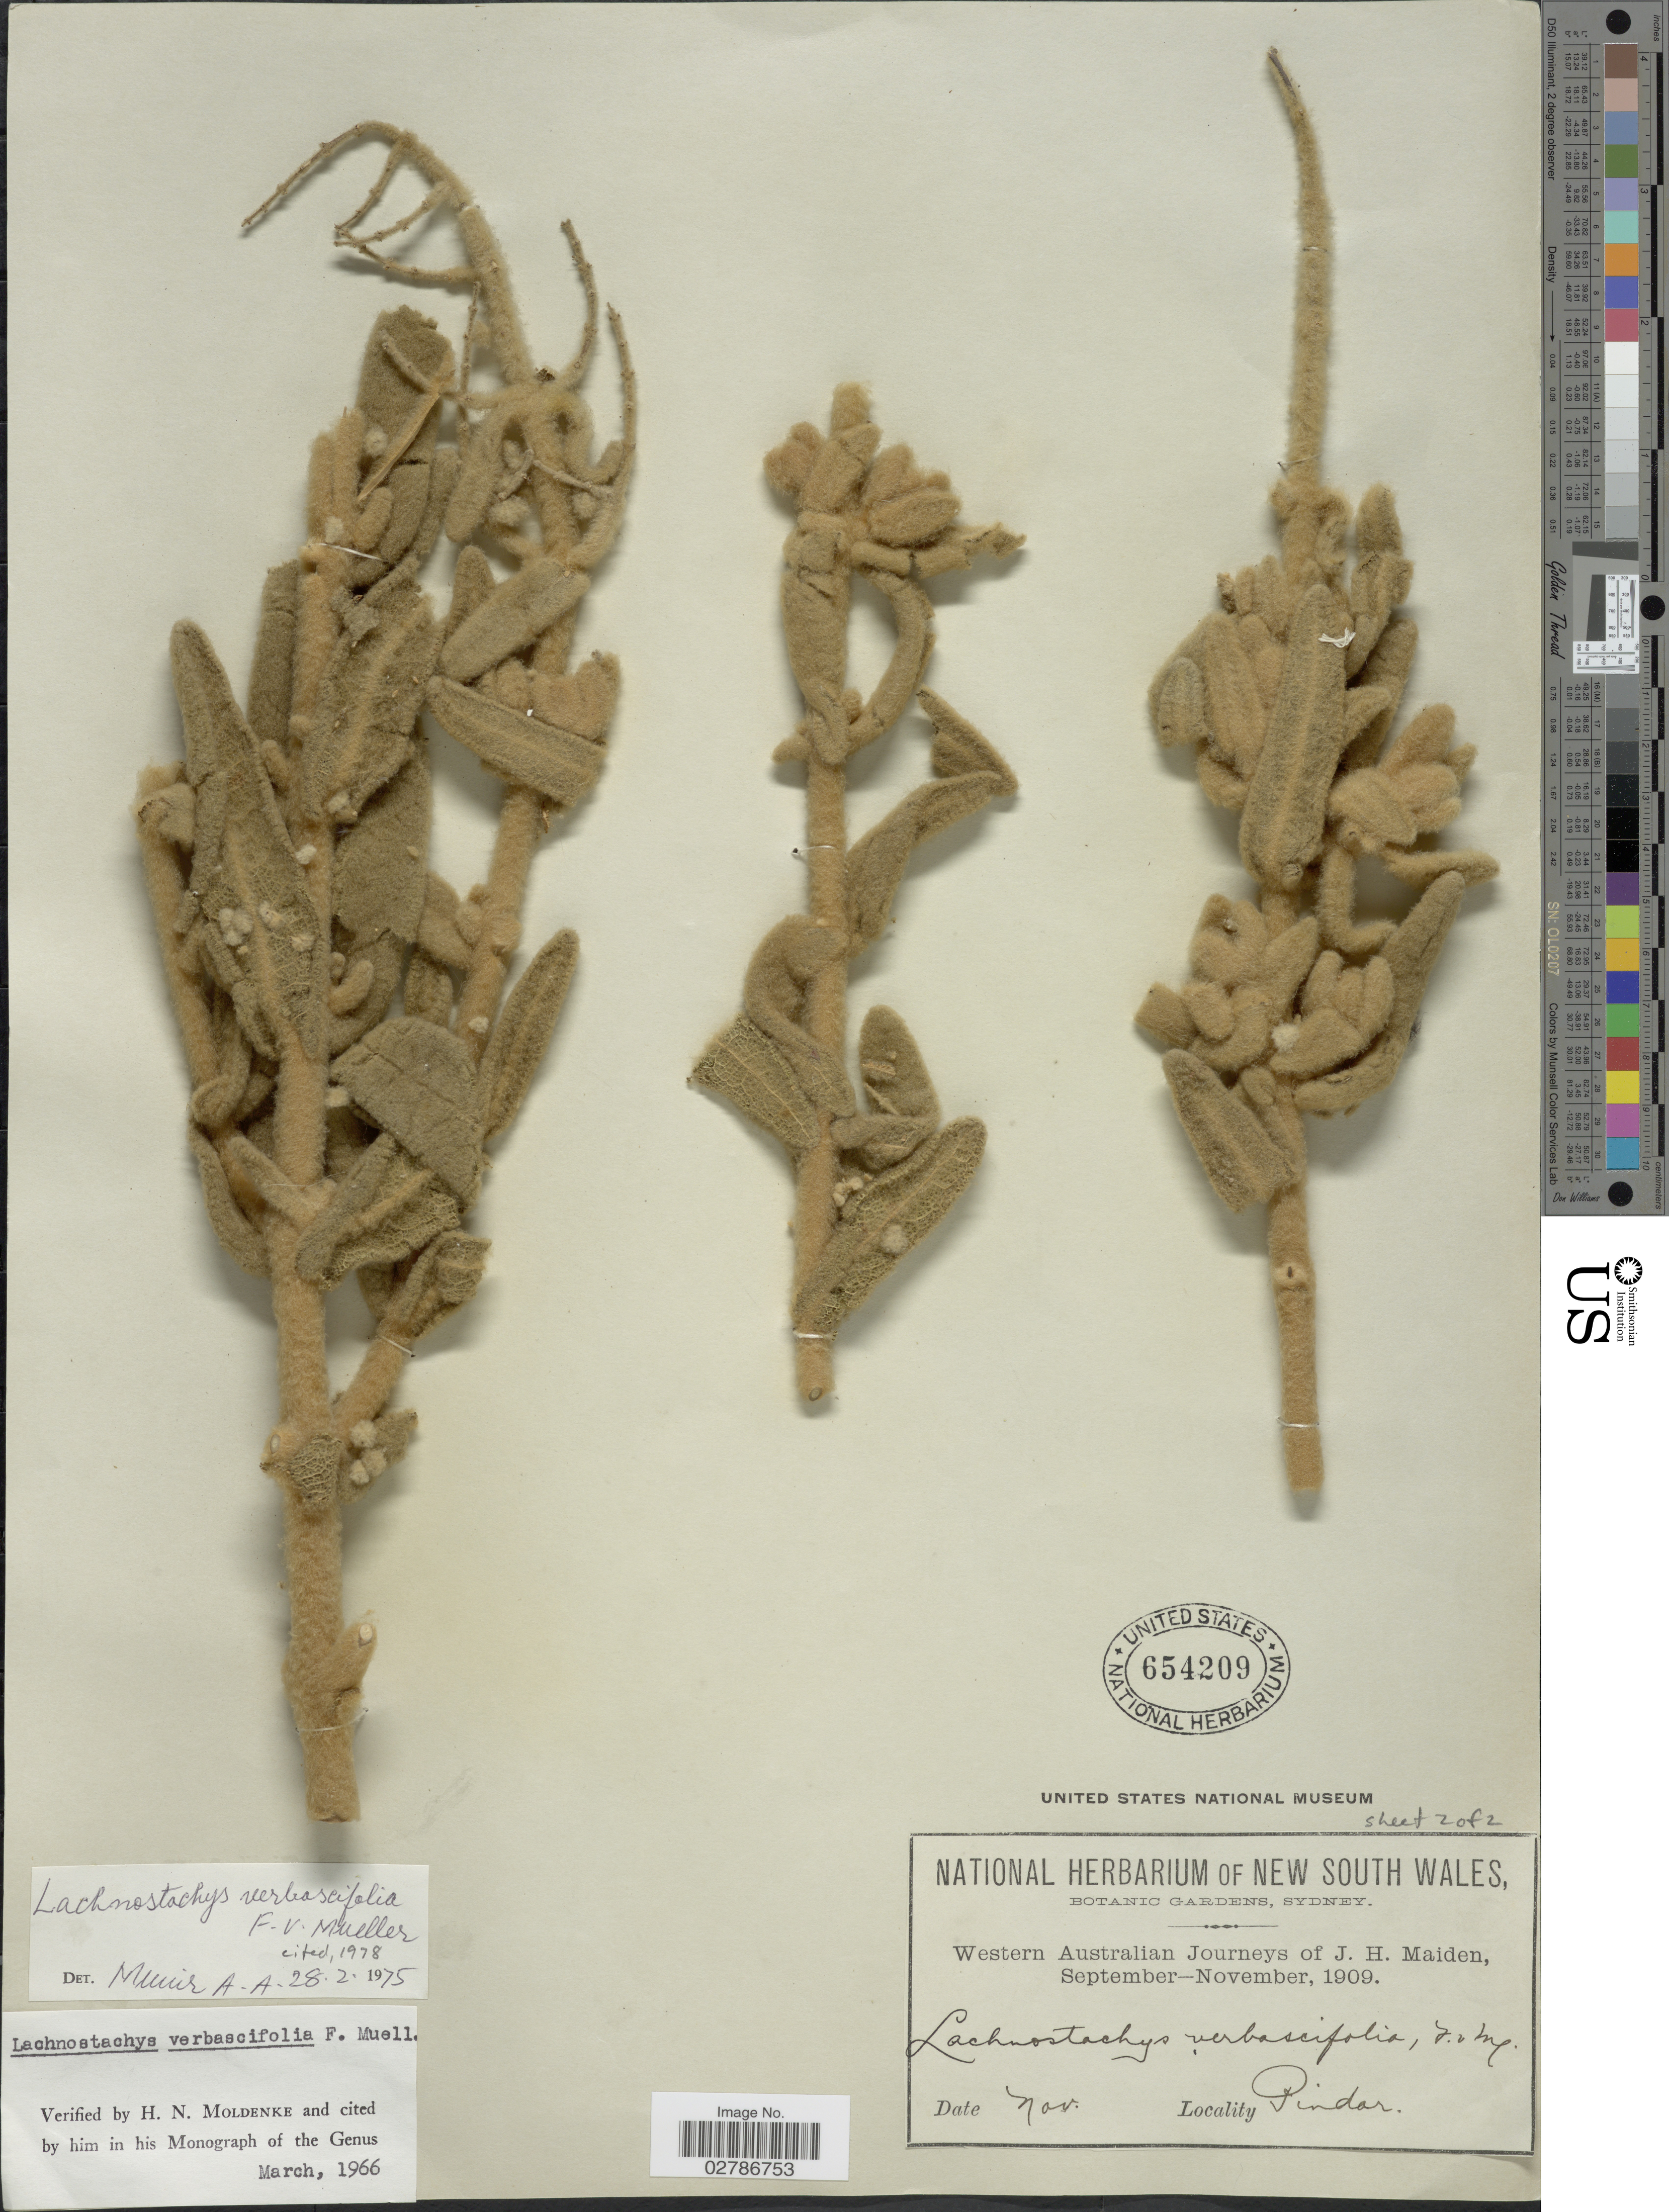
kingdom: Plantae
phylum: Tracheophyta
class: Magnoliopsida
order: Lamiales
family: Lamiaceae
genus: Lachnostachys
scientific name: Lachnostachys verbascifolia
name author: F. Muell.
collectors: J. Maiden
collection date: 1909-11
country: Australia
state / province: Western Australia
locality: Western Australian Journeys. Pindar.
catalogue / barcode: US 654209